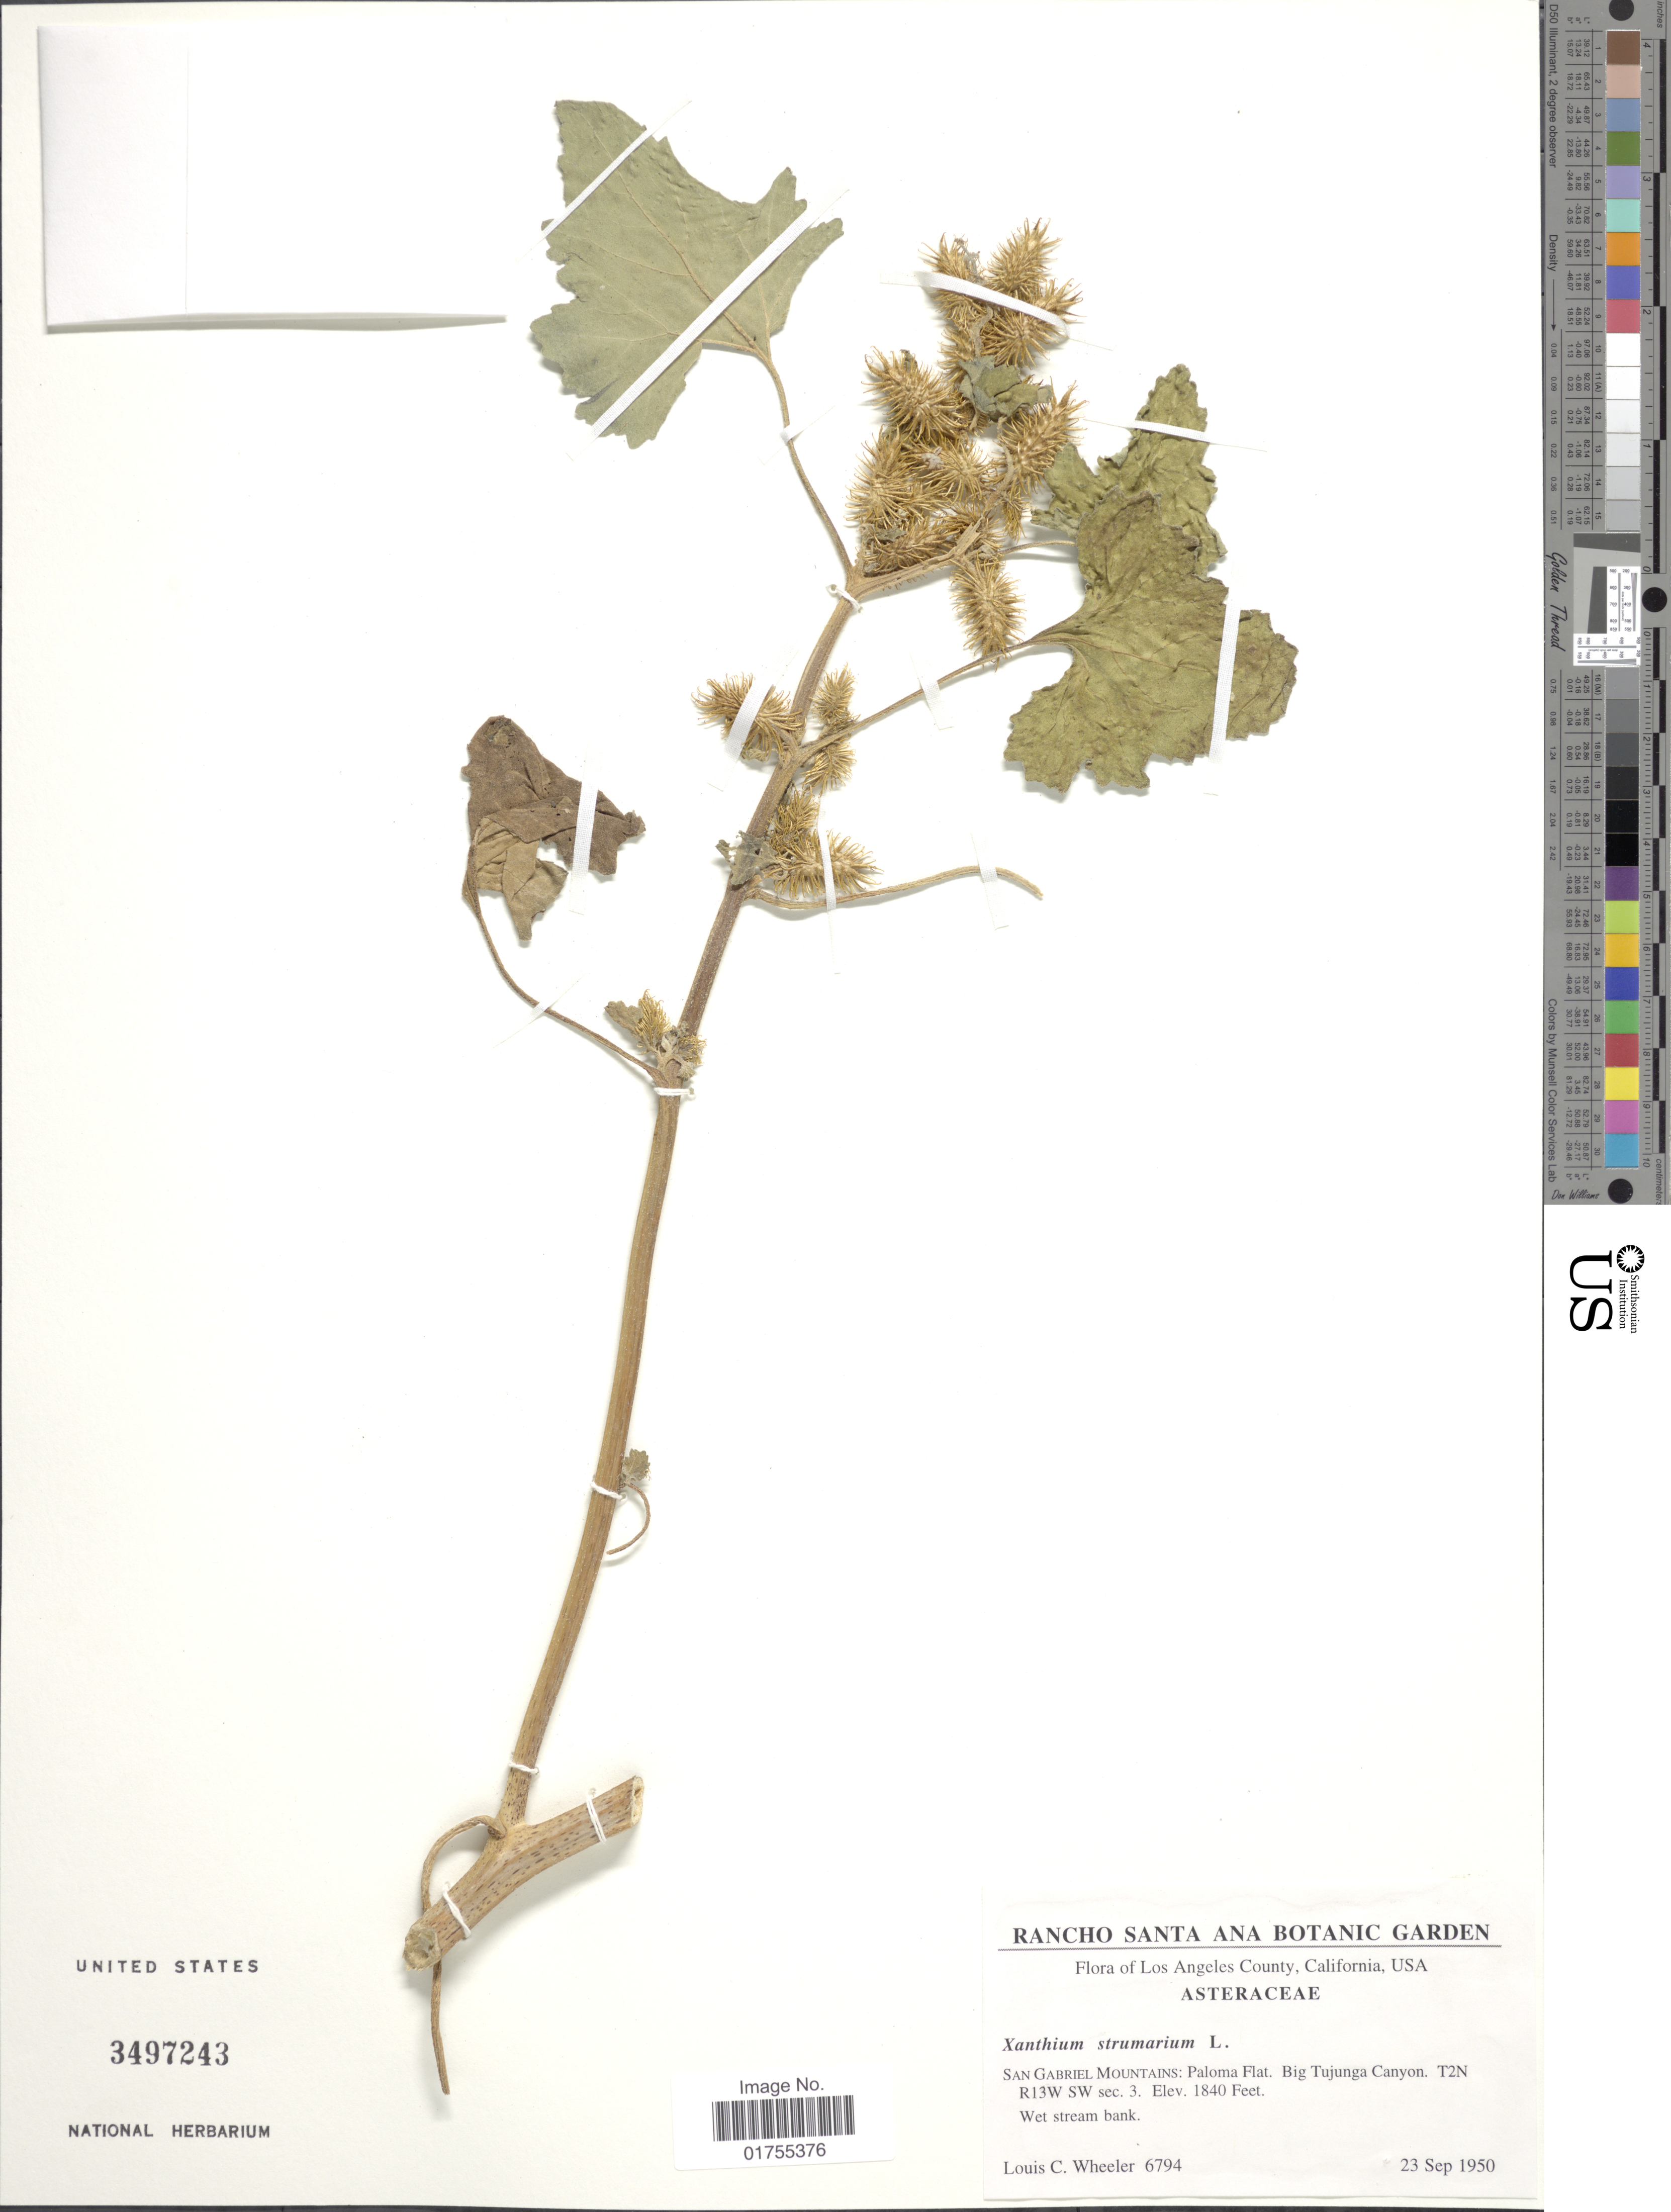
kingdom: Plantae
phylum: Tracheophyta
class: Magnoliopsida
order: Asterales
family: Asteraceae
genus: Xanthium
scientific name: Xanthium strumarium var. glabratum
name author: Mill.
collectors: L. C. Wheeler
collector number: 6794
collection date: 1950-09-23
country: United States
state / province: California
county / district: Los Angeles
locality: Los Angeles County, San Gabriel Mountains: Paloma Flat, Big Tujunga Canyon, T2N R13W SW sec. 3.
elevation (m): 561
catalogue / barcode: US 3497243